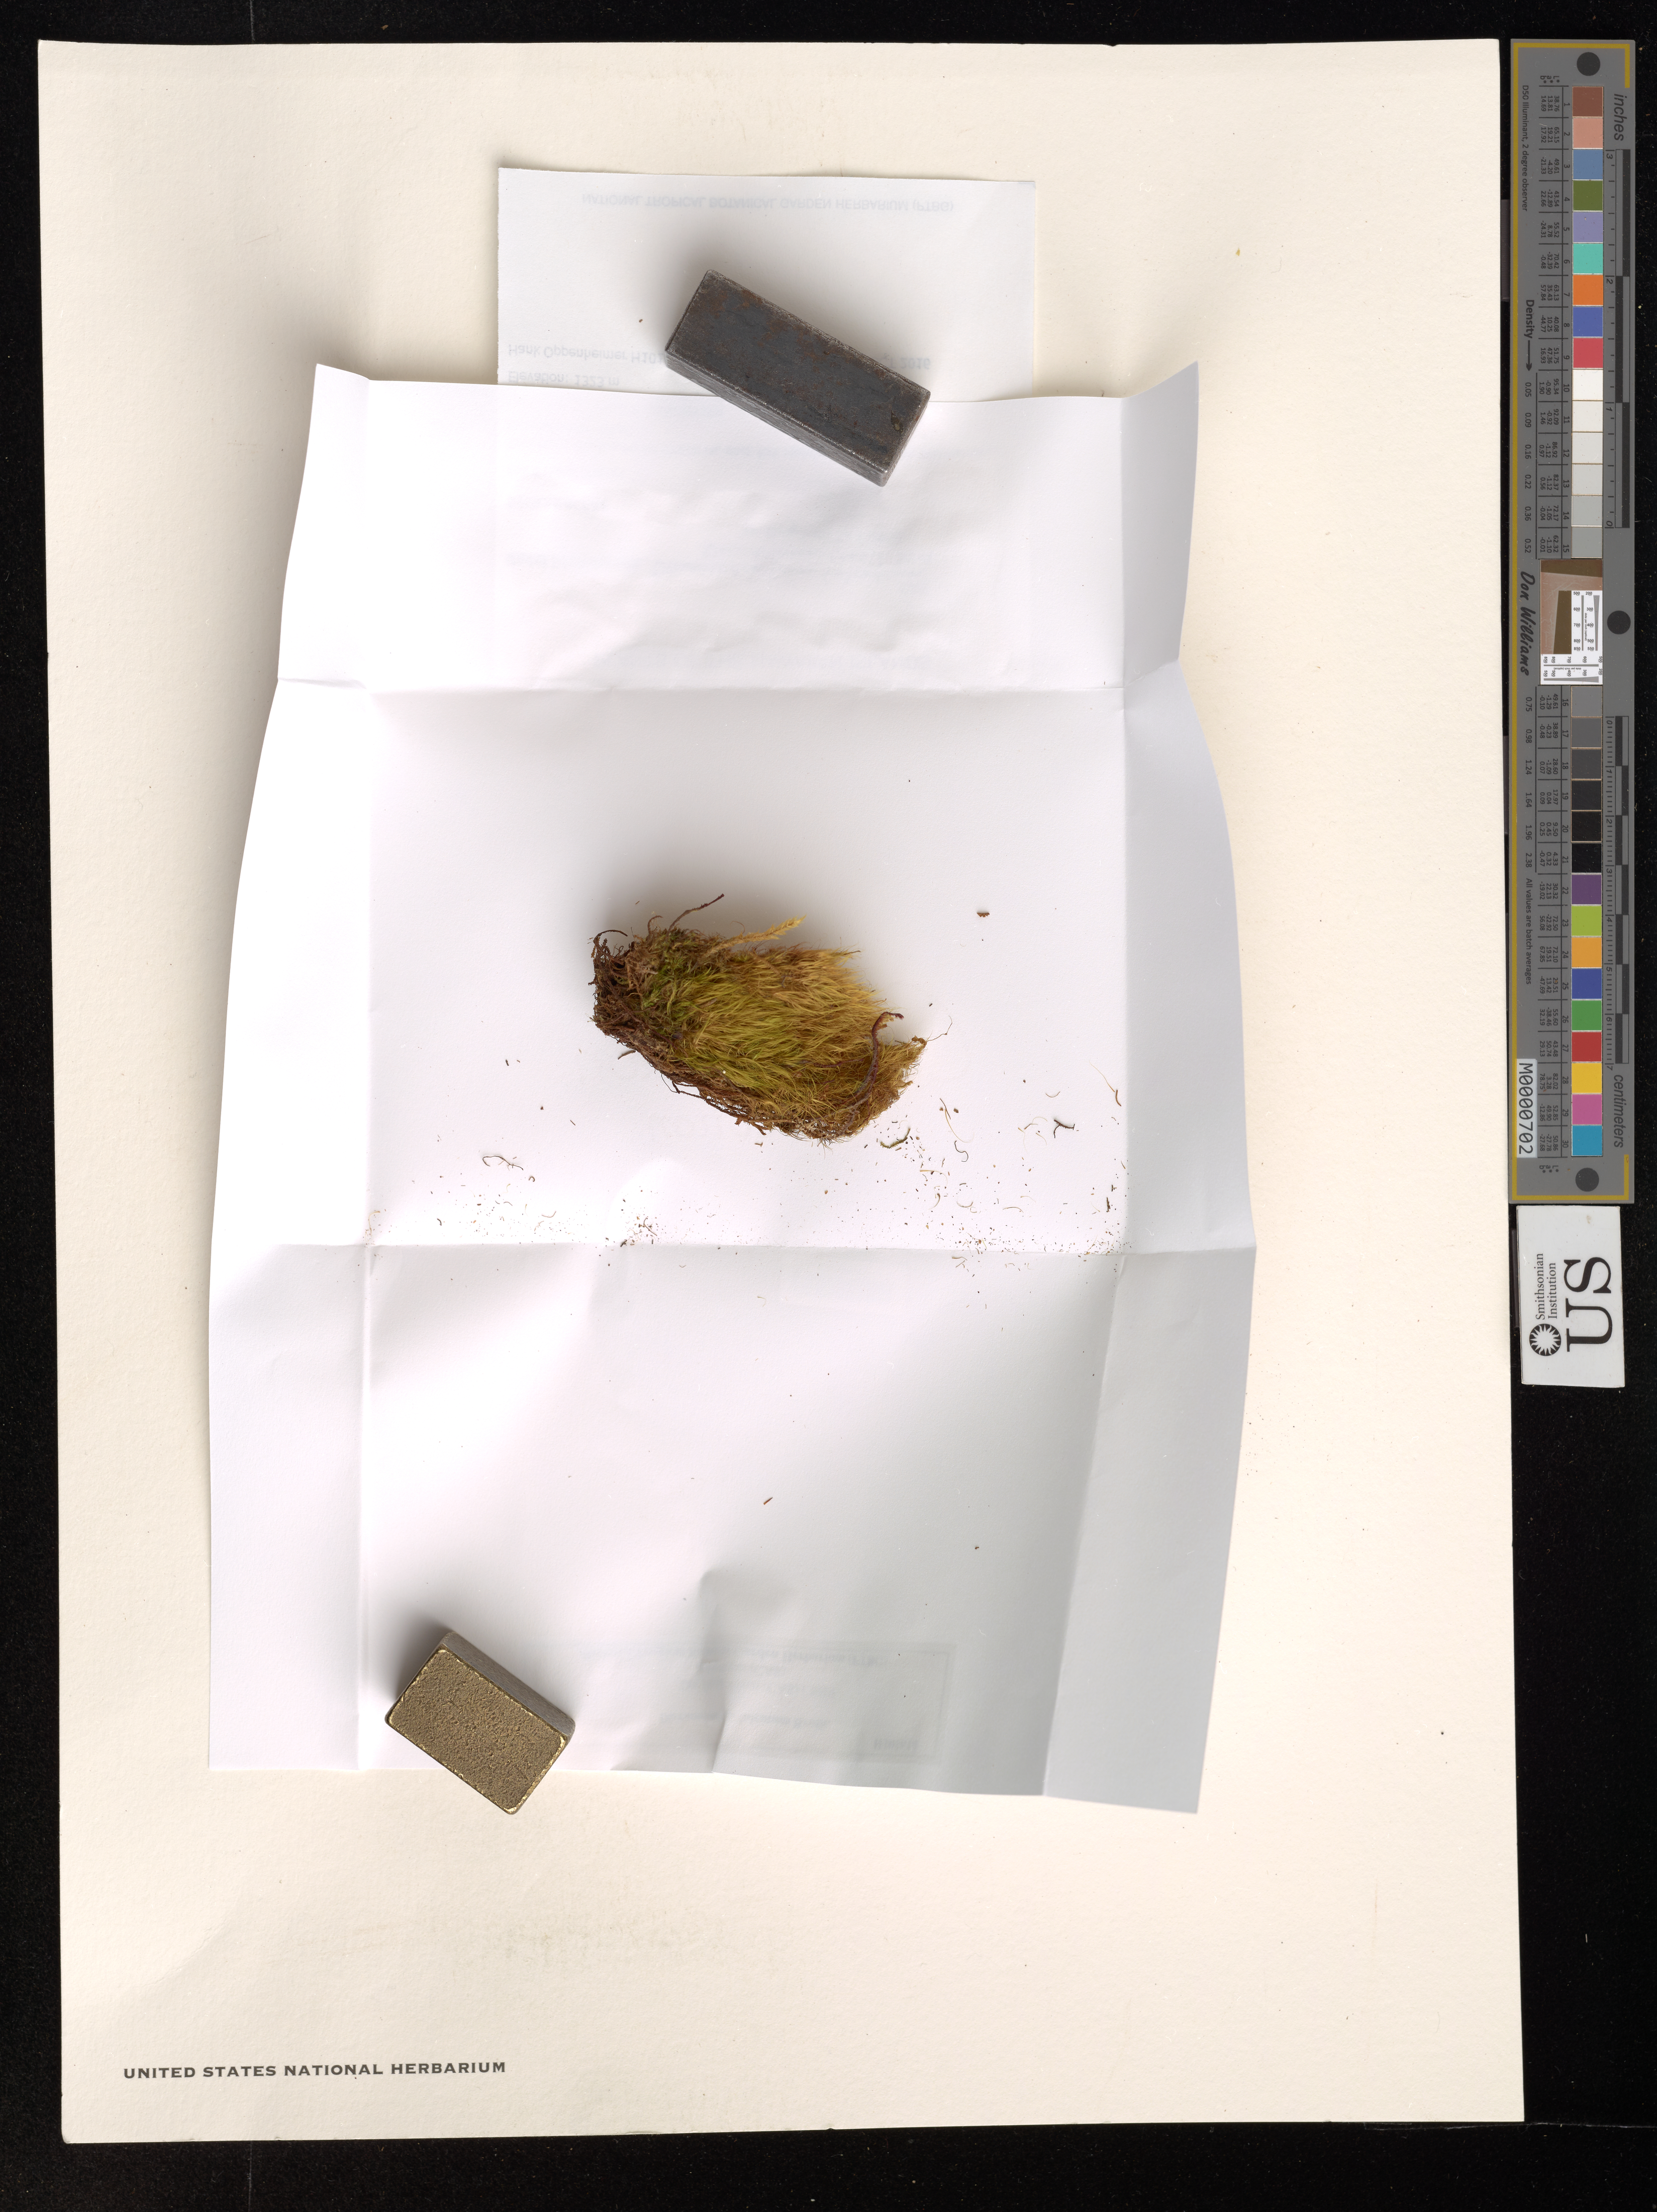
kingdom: Plantae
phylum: Bryophyta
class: Bryopsida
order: Dicranales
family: Leucobryaceae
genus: Dicranodontium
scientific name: Dicranodontium falcatum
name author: Broth.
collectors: H. Oppenheimer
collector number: H101614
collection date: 2016-10-06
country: United States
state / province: Hawaii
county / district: Maui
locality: The Hawaiian Islands. Maui Hana District. East Maui, Koolau Forest Preserve, east fork Heleleikeoha Stream.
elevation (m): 1323